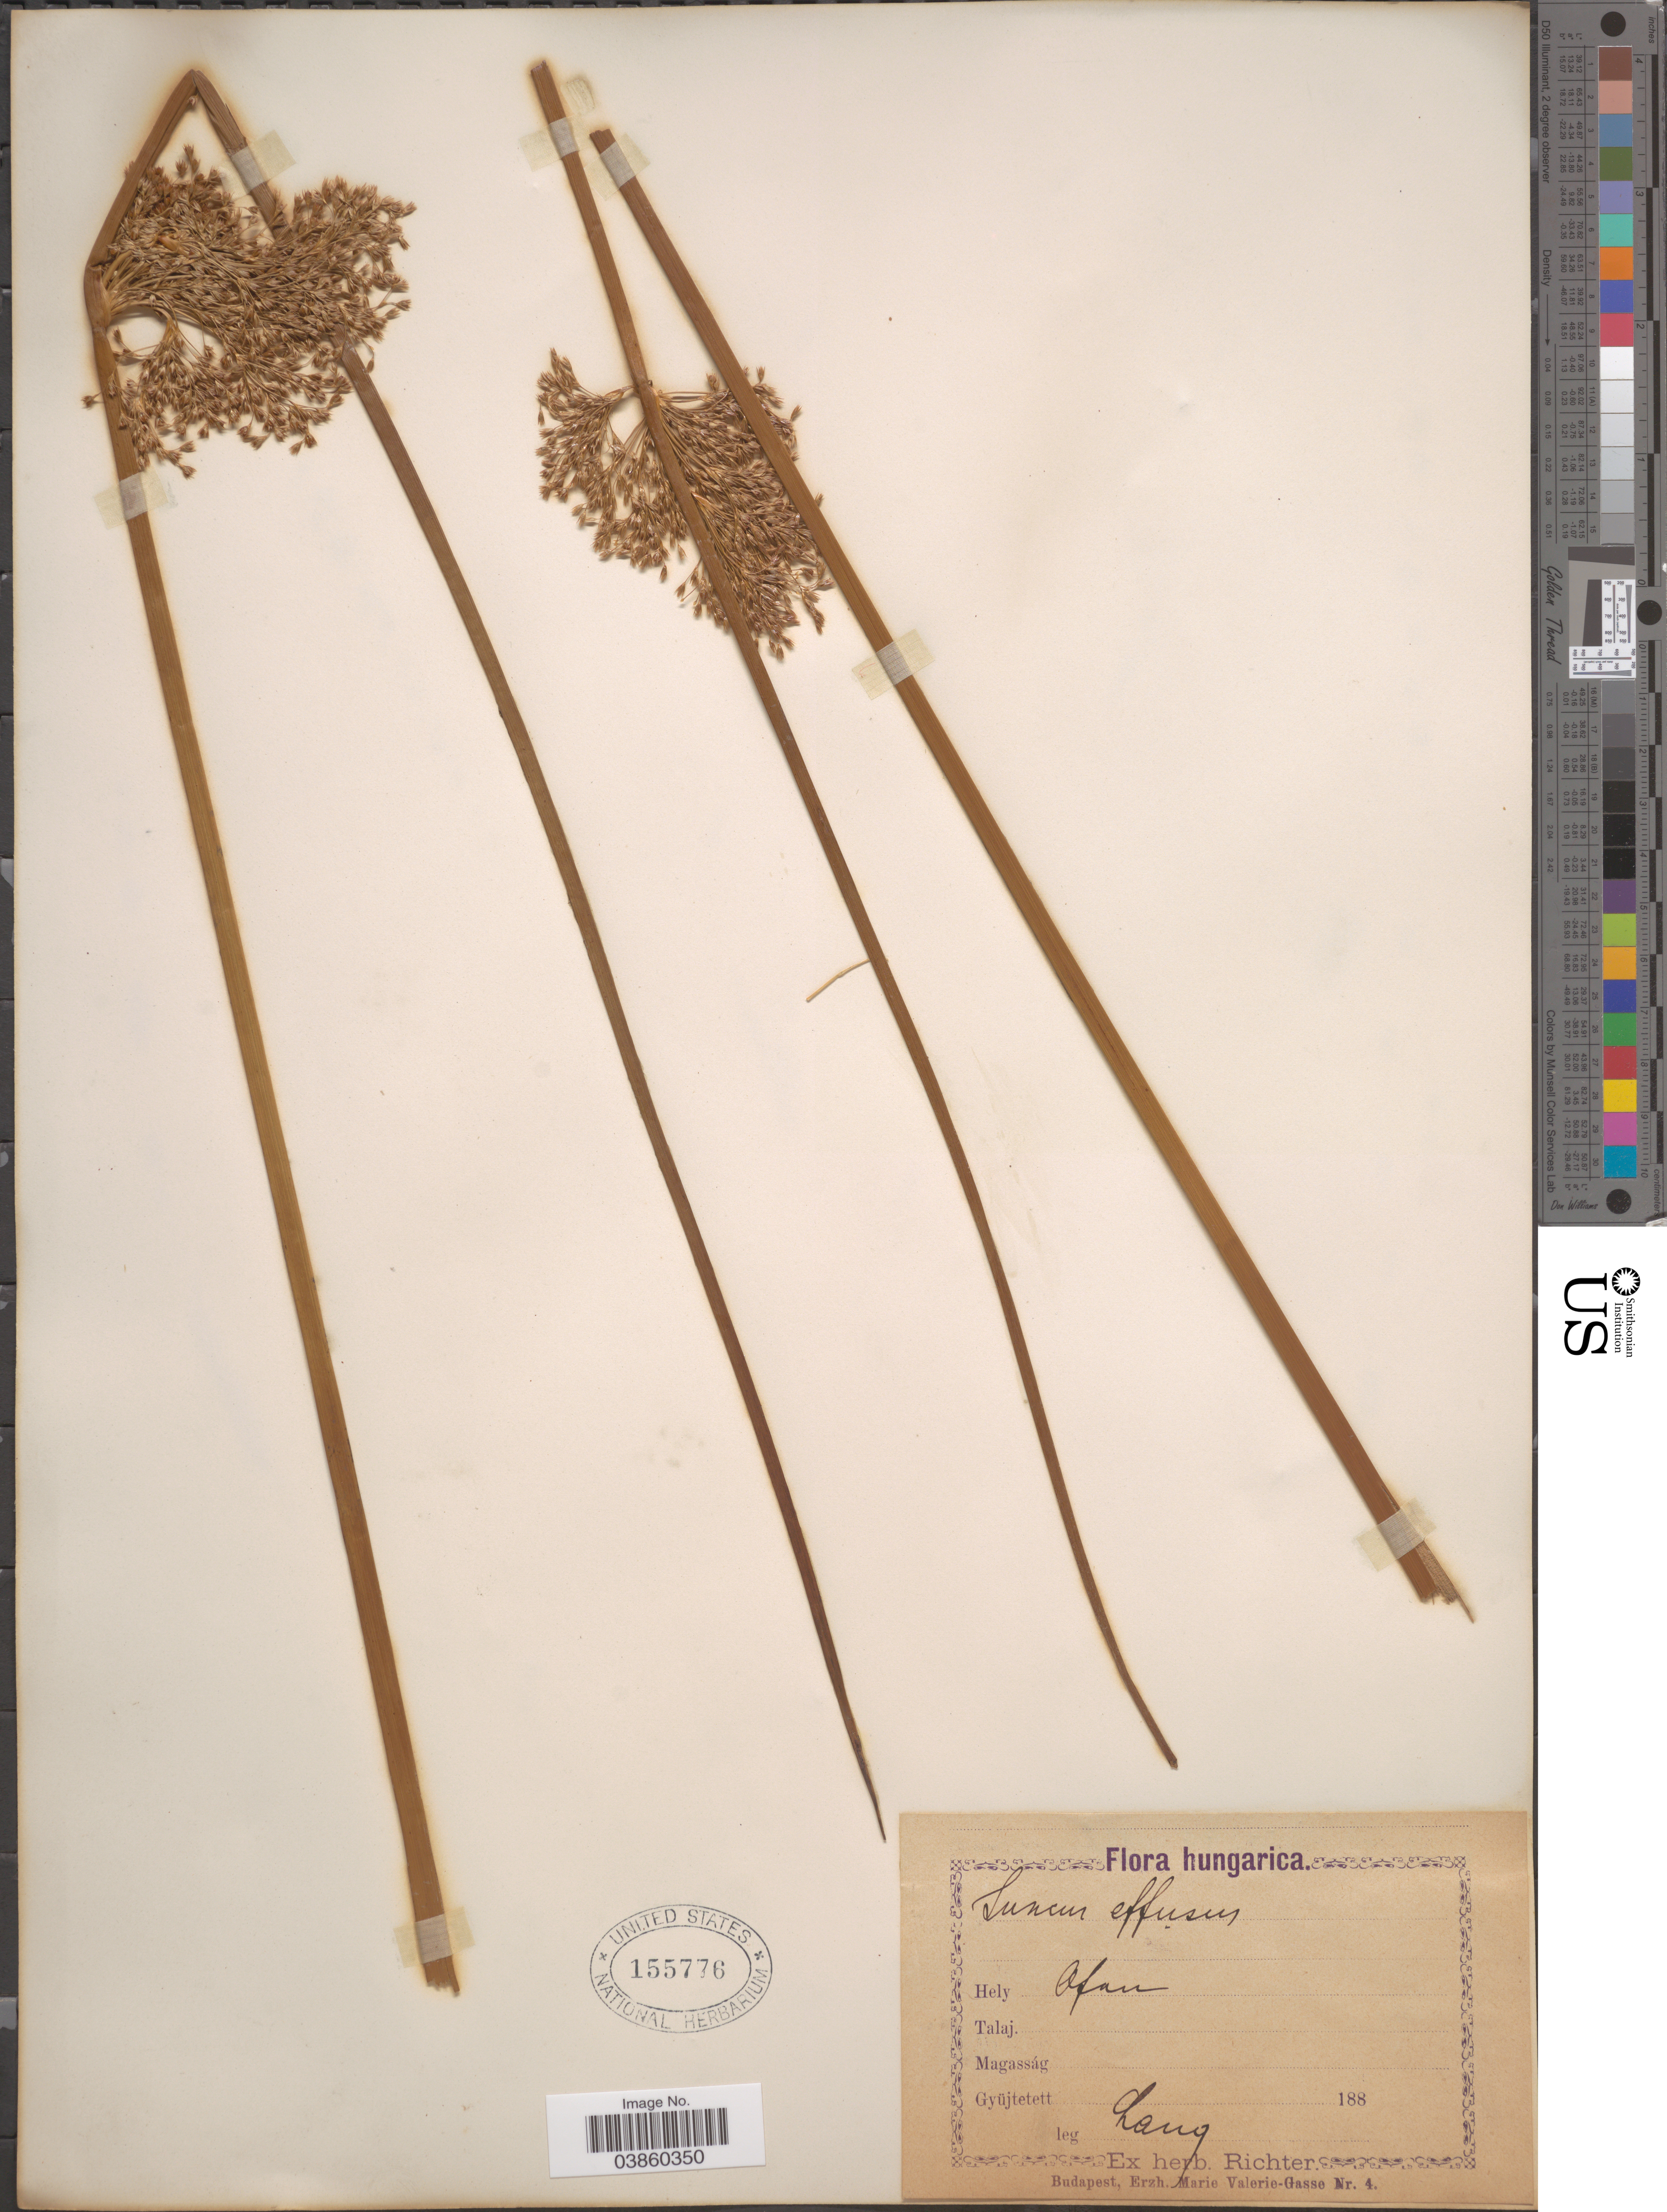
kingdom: Plantae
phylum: Tracheophyta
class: Liliopsida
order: Poales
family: Juncaceae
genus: Juncus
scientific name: Juncus effusus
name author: L.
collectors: -- Lang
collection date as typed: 188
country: Hungary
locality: Hungarica. Ofen.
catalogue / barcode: US 155776